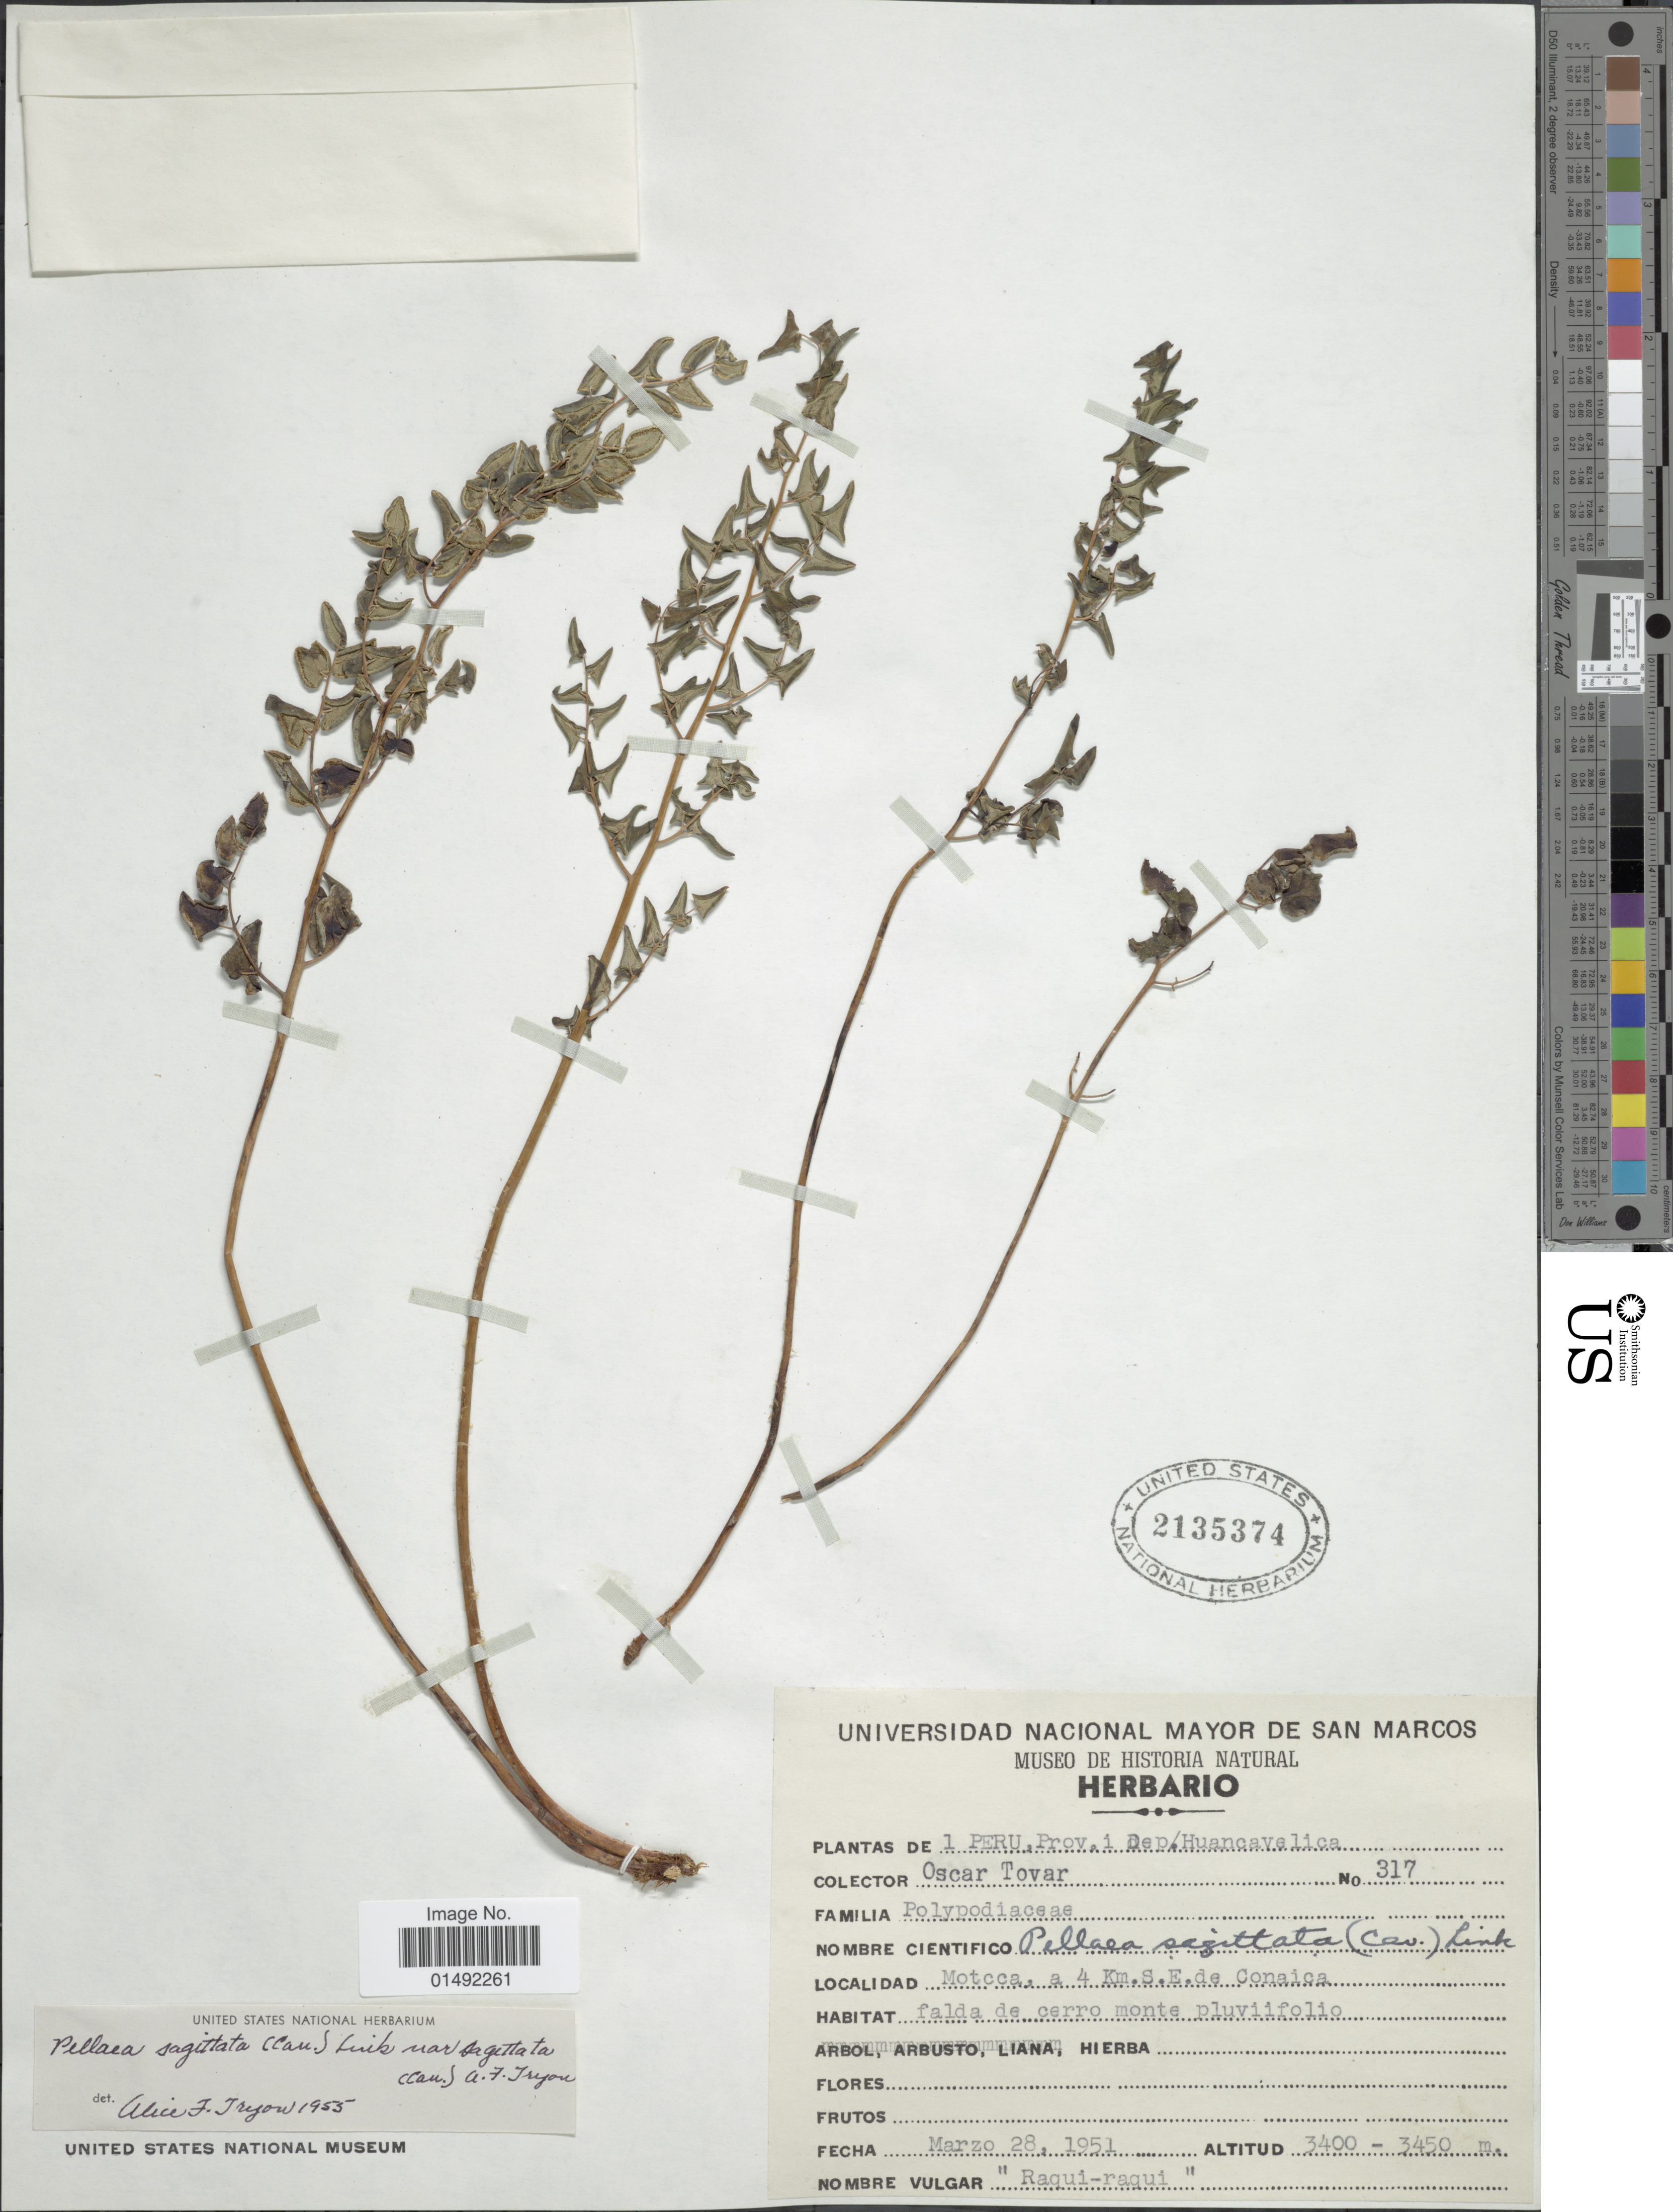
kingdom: Plantae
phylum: Tracheophyta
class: Polypodiopsida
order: Polypodiales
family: Pteridaceae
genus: Pellaea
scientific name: Pellaea sagittata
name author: (Cav.) Link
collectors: Ó. Tovar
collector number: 317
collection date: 1951-03-28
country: Peru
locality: Prov. dep Huacavelica, Motcca, a 4 km S.E. de Conaica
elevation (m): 3400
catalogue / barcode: US 2135374